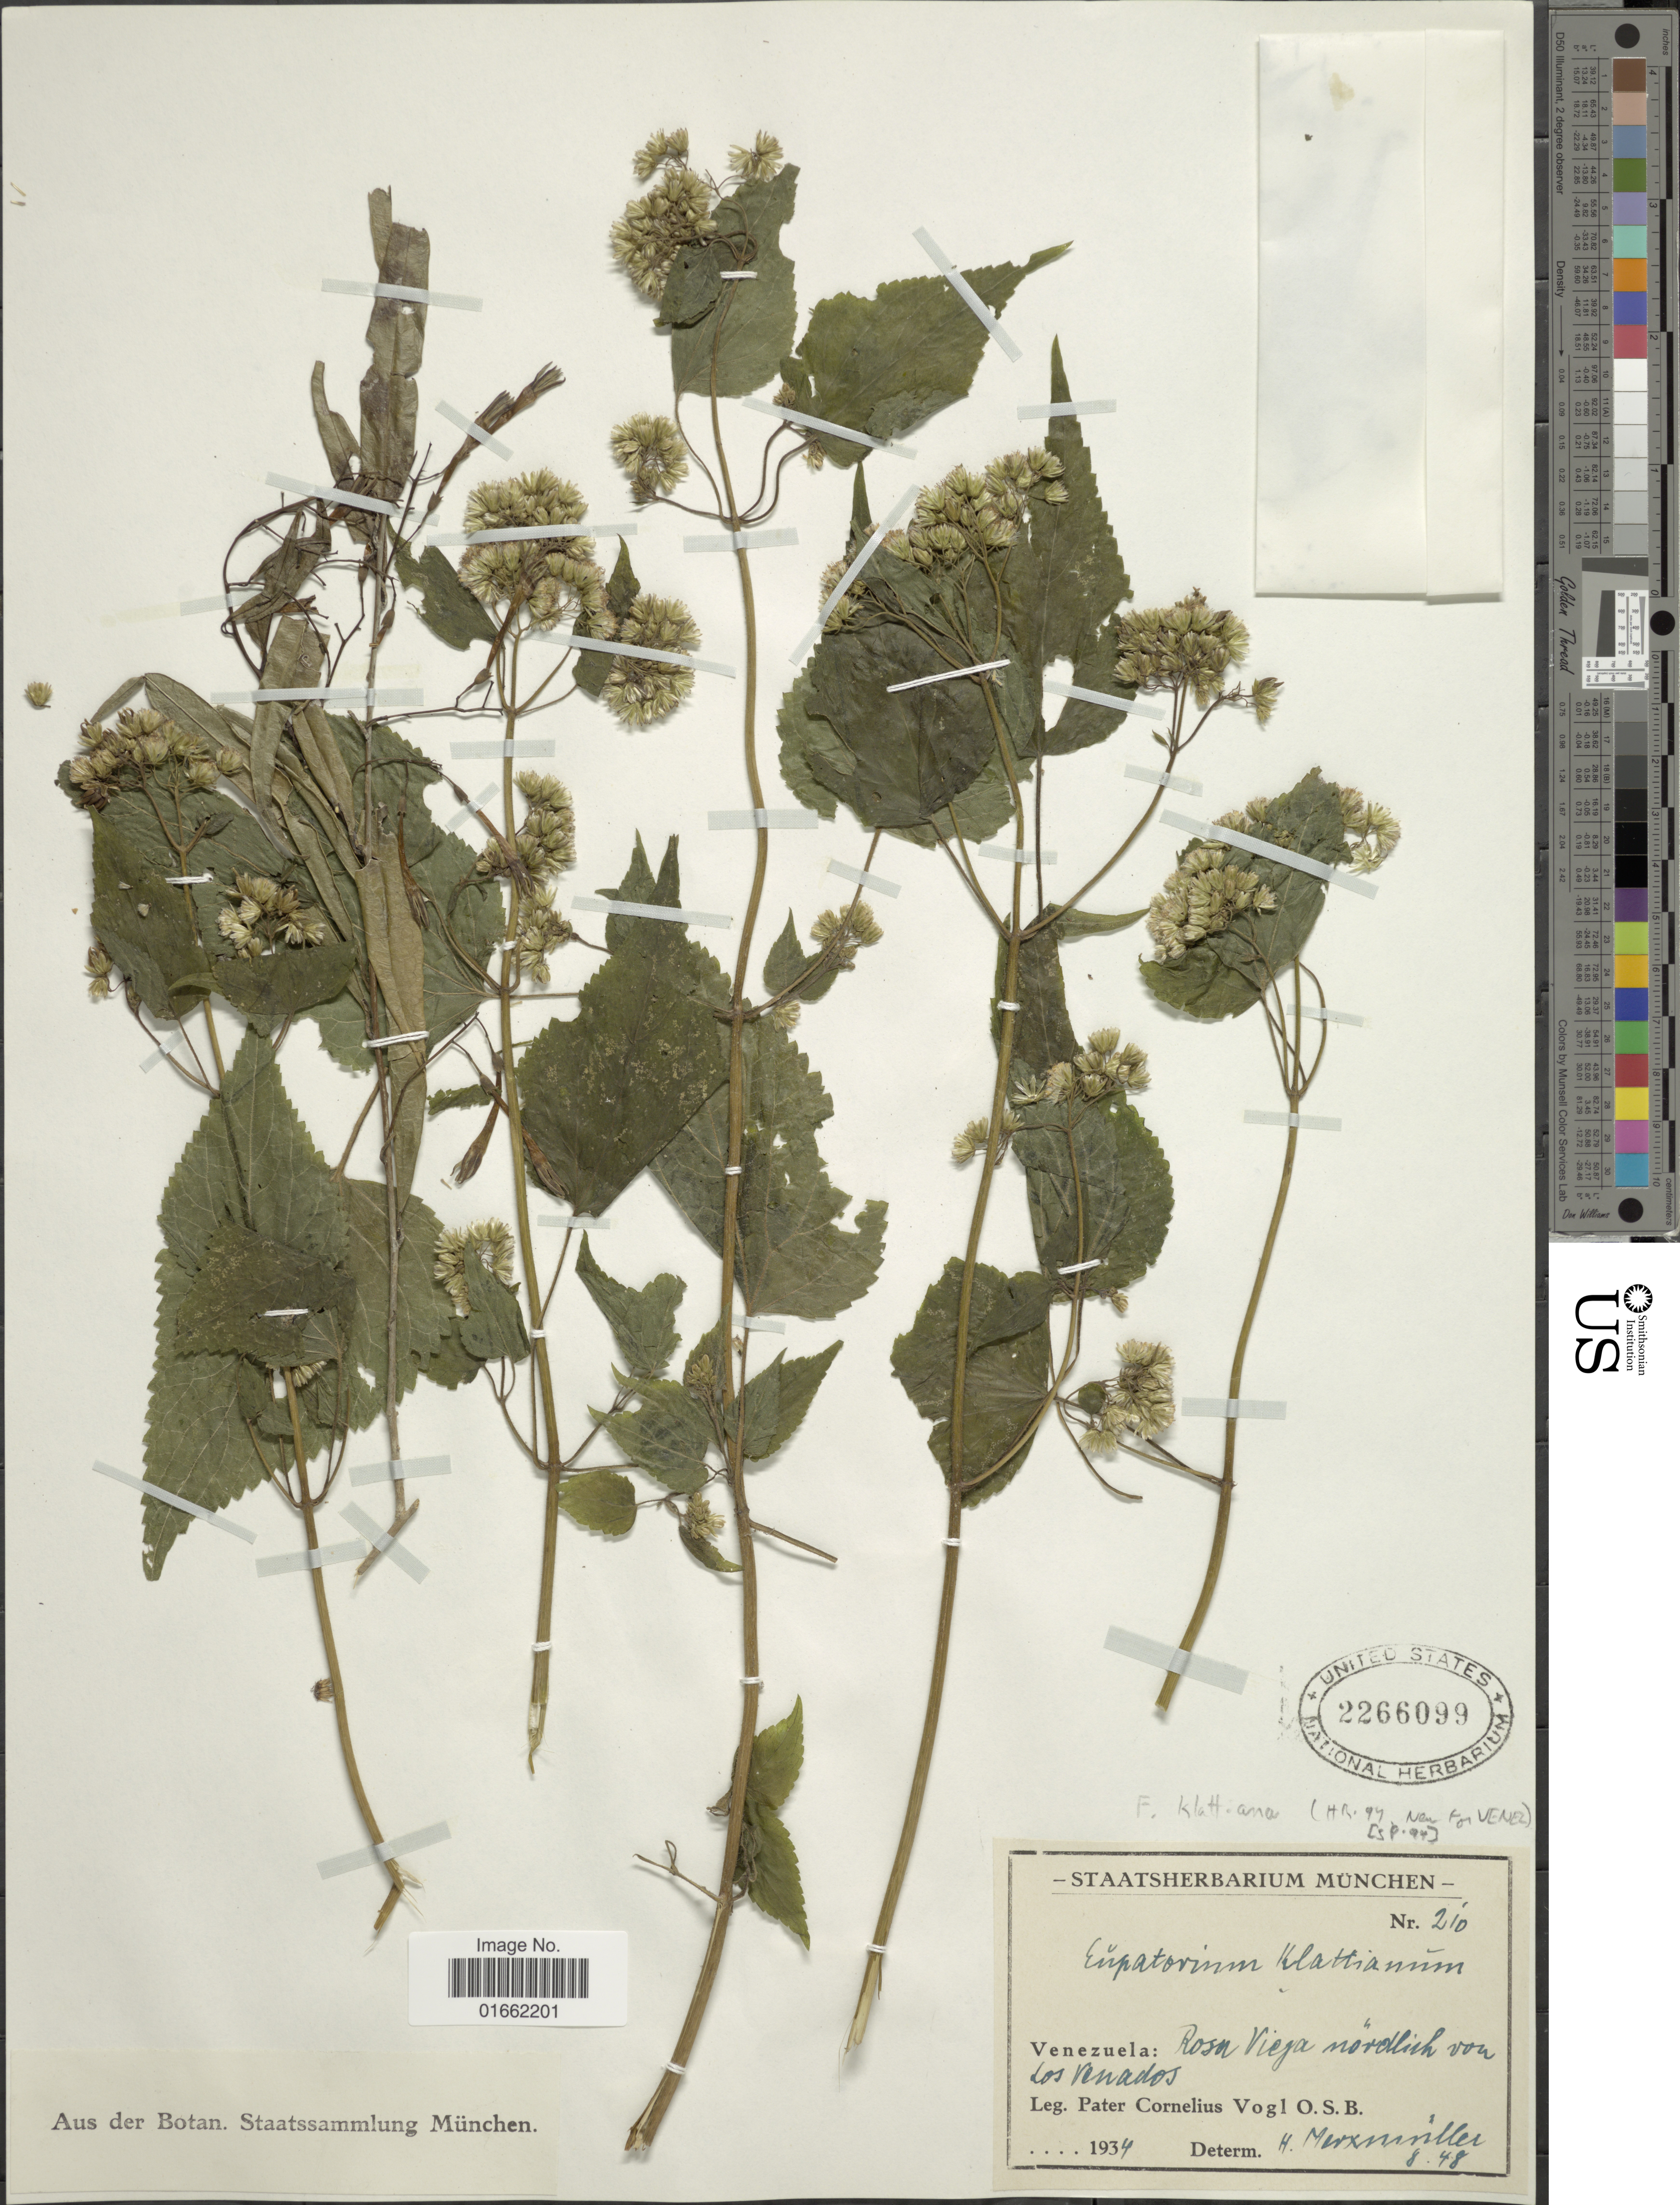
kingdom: Plantae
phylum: Tracheophyta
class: Magnoliopsida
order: Asterales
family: Asteraceae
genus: Fleischmannia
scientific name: Fleischmannia klattiana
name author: (Hieron.) R.M. King & H. Rob.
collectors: P. C. Vogl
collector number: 210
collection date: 1934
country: Venezuela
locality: Venezuela: Rosa Vieja nördlich von Los Venados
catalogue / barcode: US 2266099